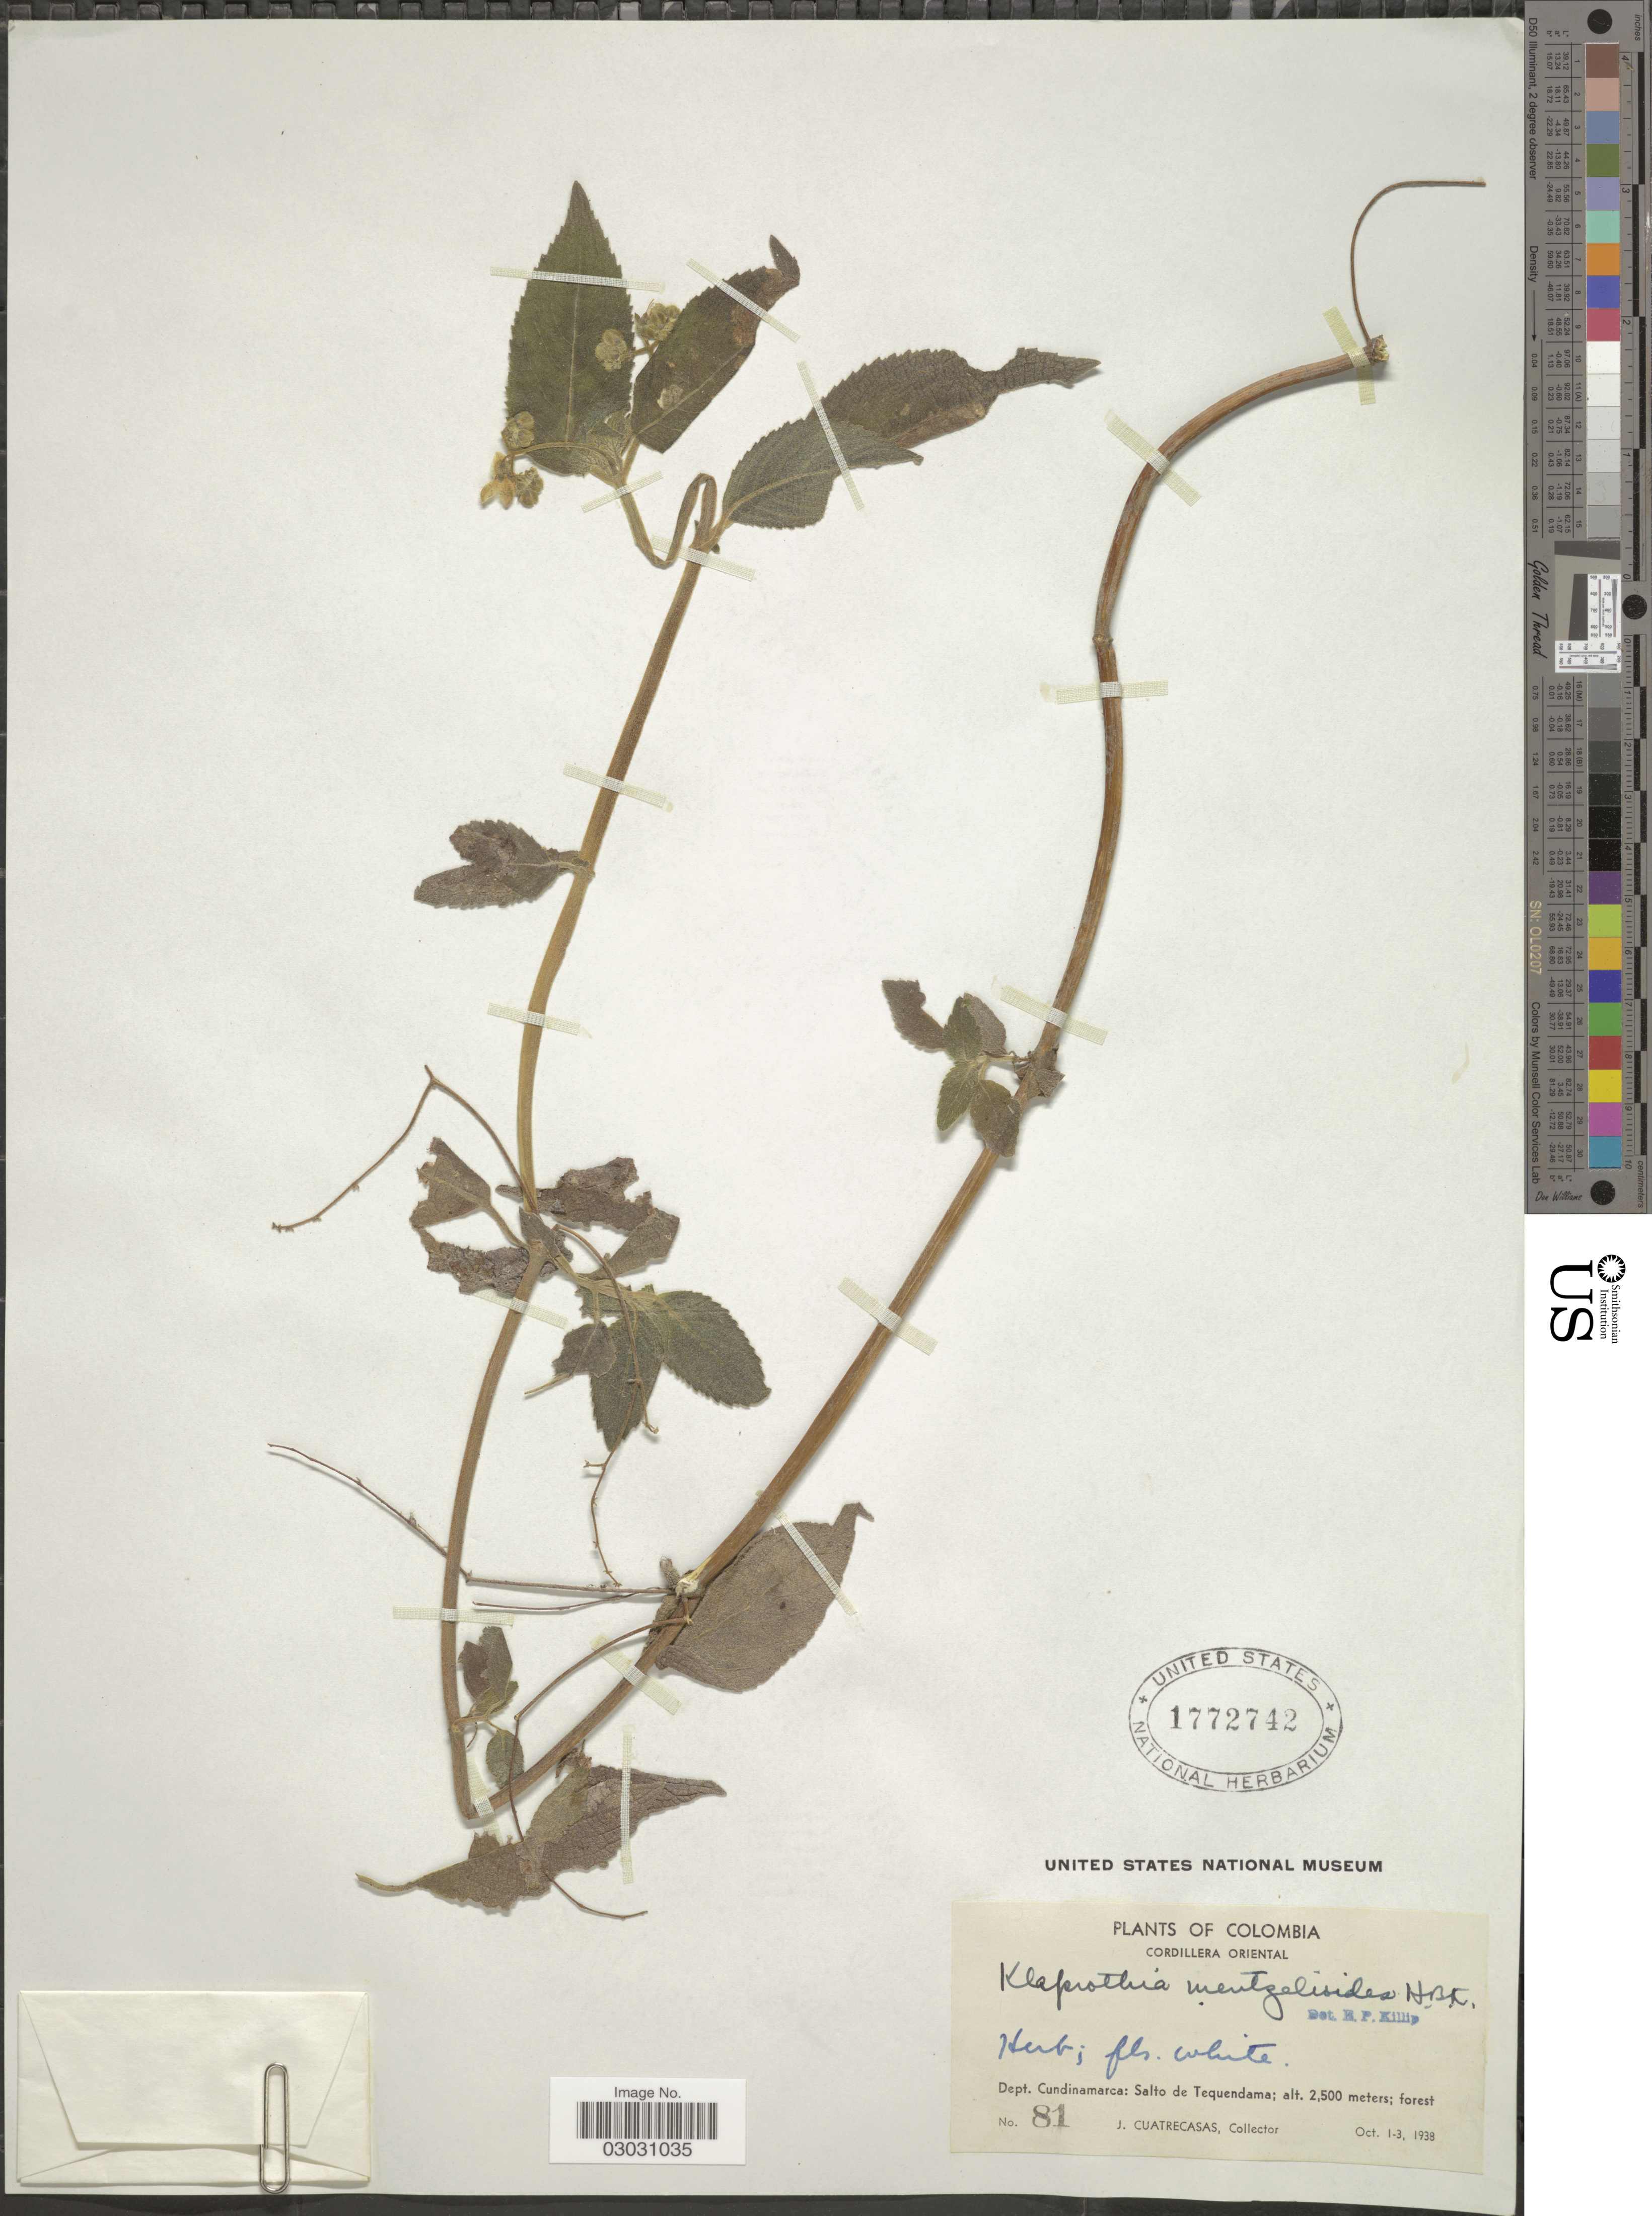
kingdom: Plantae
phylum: Tracheophyta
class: Magnoliopsida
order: Cornales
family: Loasaceae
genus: Klaprothia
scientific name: Klaprothia mentzelioides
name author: Kunth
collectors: J. Cuatrecasas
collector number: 81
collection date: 1938-10-01/1938-10-03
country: Colombia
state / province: Cundinamarca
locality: Cordillera Oriental, Dept. Cundinamarca: Salto de Tequendama.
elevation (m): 2500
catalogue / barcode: US 1772742